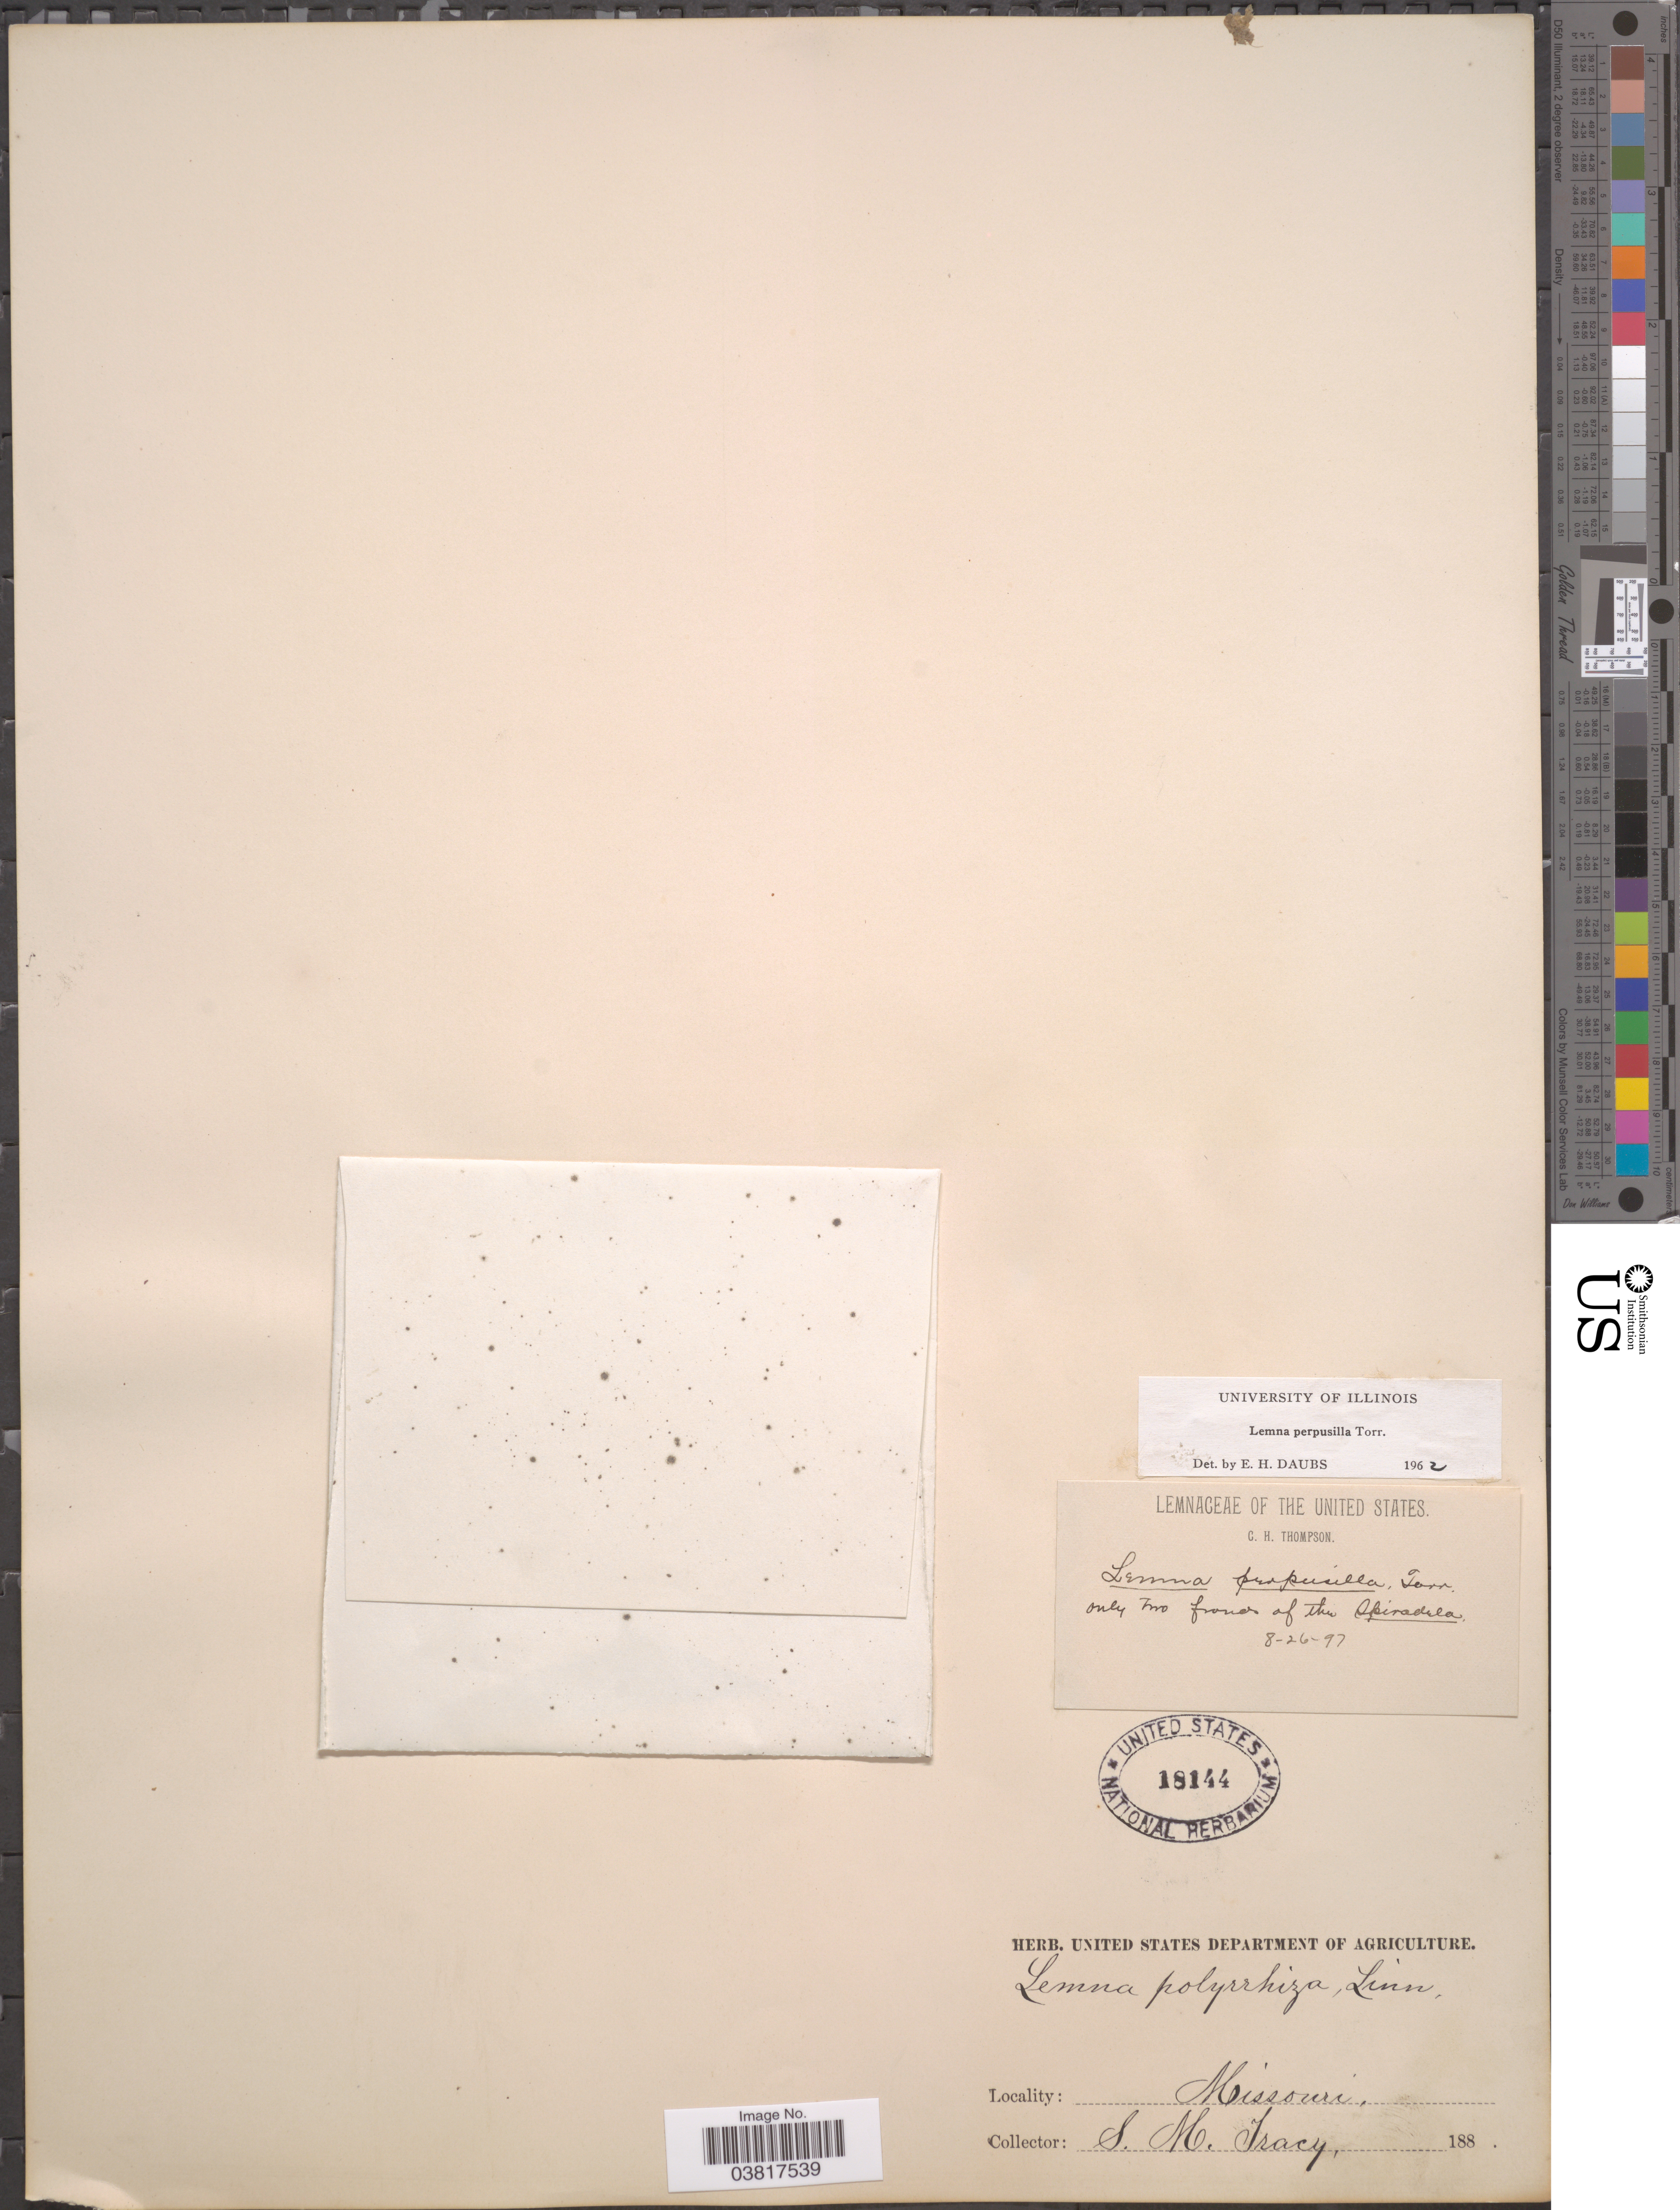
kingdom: Plantae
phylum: Tracheophyta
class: Liliopsida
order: Alismatales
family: Araceae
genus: Lemna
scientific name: Lemna perpusilla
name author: Torr.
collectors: S. M. Tracy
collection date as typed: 188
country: United States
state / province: Missouri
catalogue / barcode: US 18144